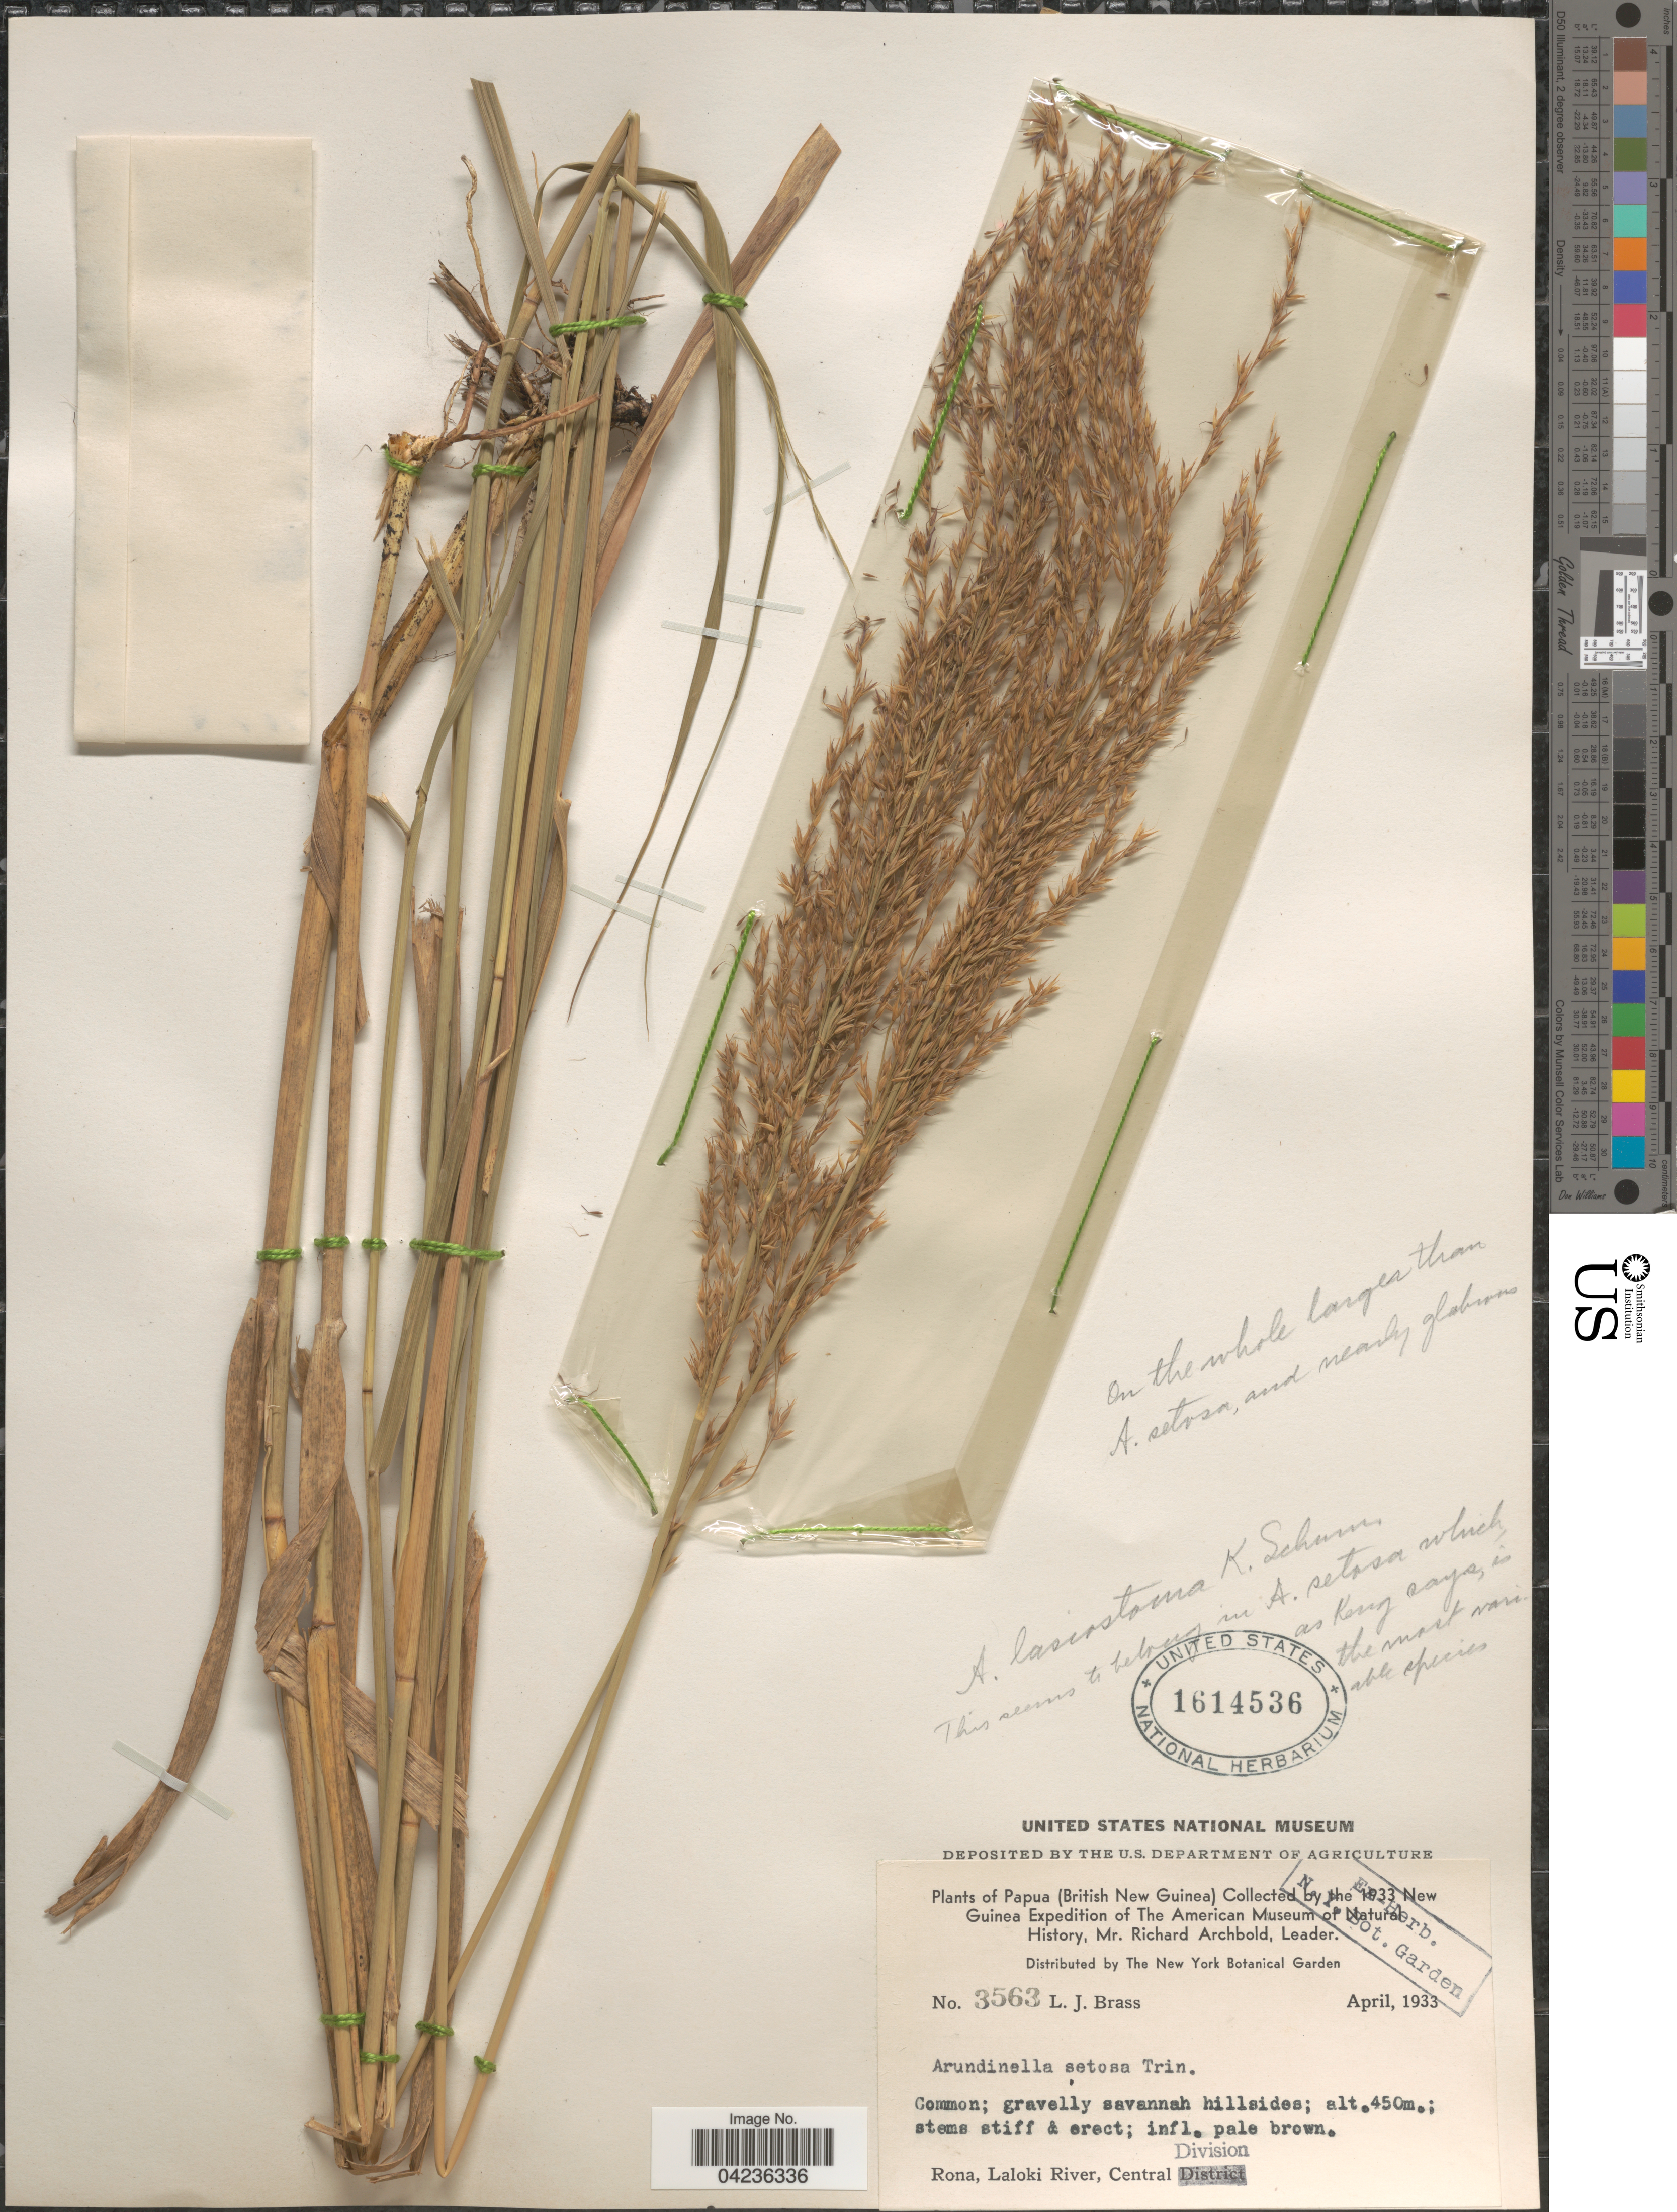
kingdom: Plantae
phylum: Tracheophyta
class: Liliopsida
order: Poales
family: Poaceae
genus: Arundinella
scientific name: Arundinella setosa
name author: Trin.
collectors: L. J. Brass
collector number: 3563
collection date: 1933-04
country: Papua New Guinea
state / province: Central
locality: Papua (British New Guinea). 1933 New Guinea Expedition of The American Museum of Natural History. Common; gravelly savannah hillsides; Rona, Laloki River, Central Division.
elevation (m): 450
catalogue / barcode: US 1614536